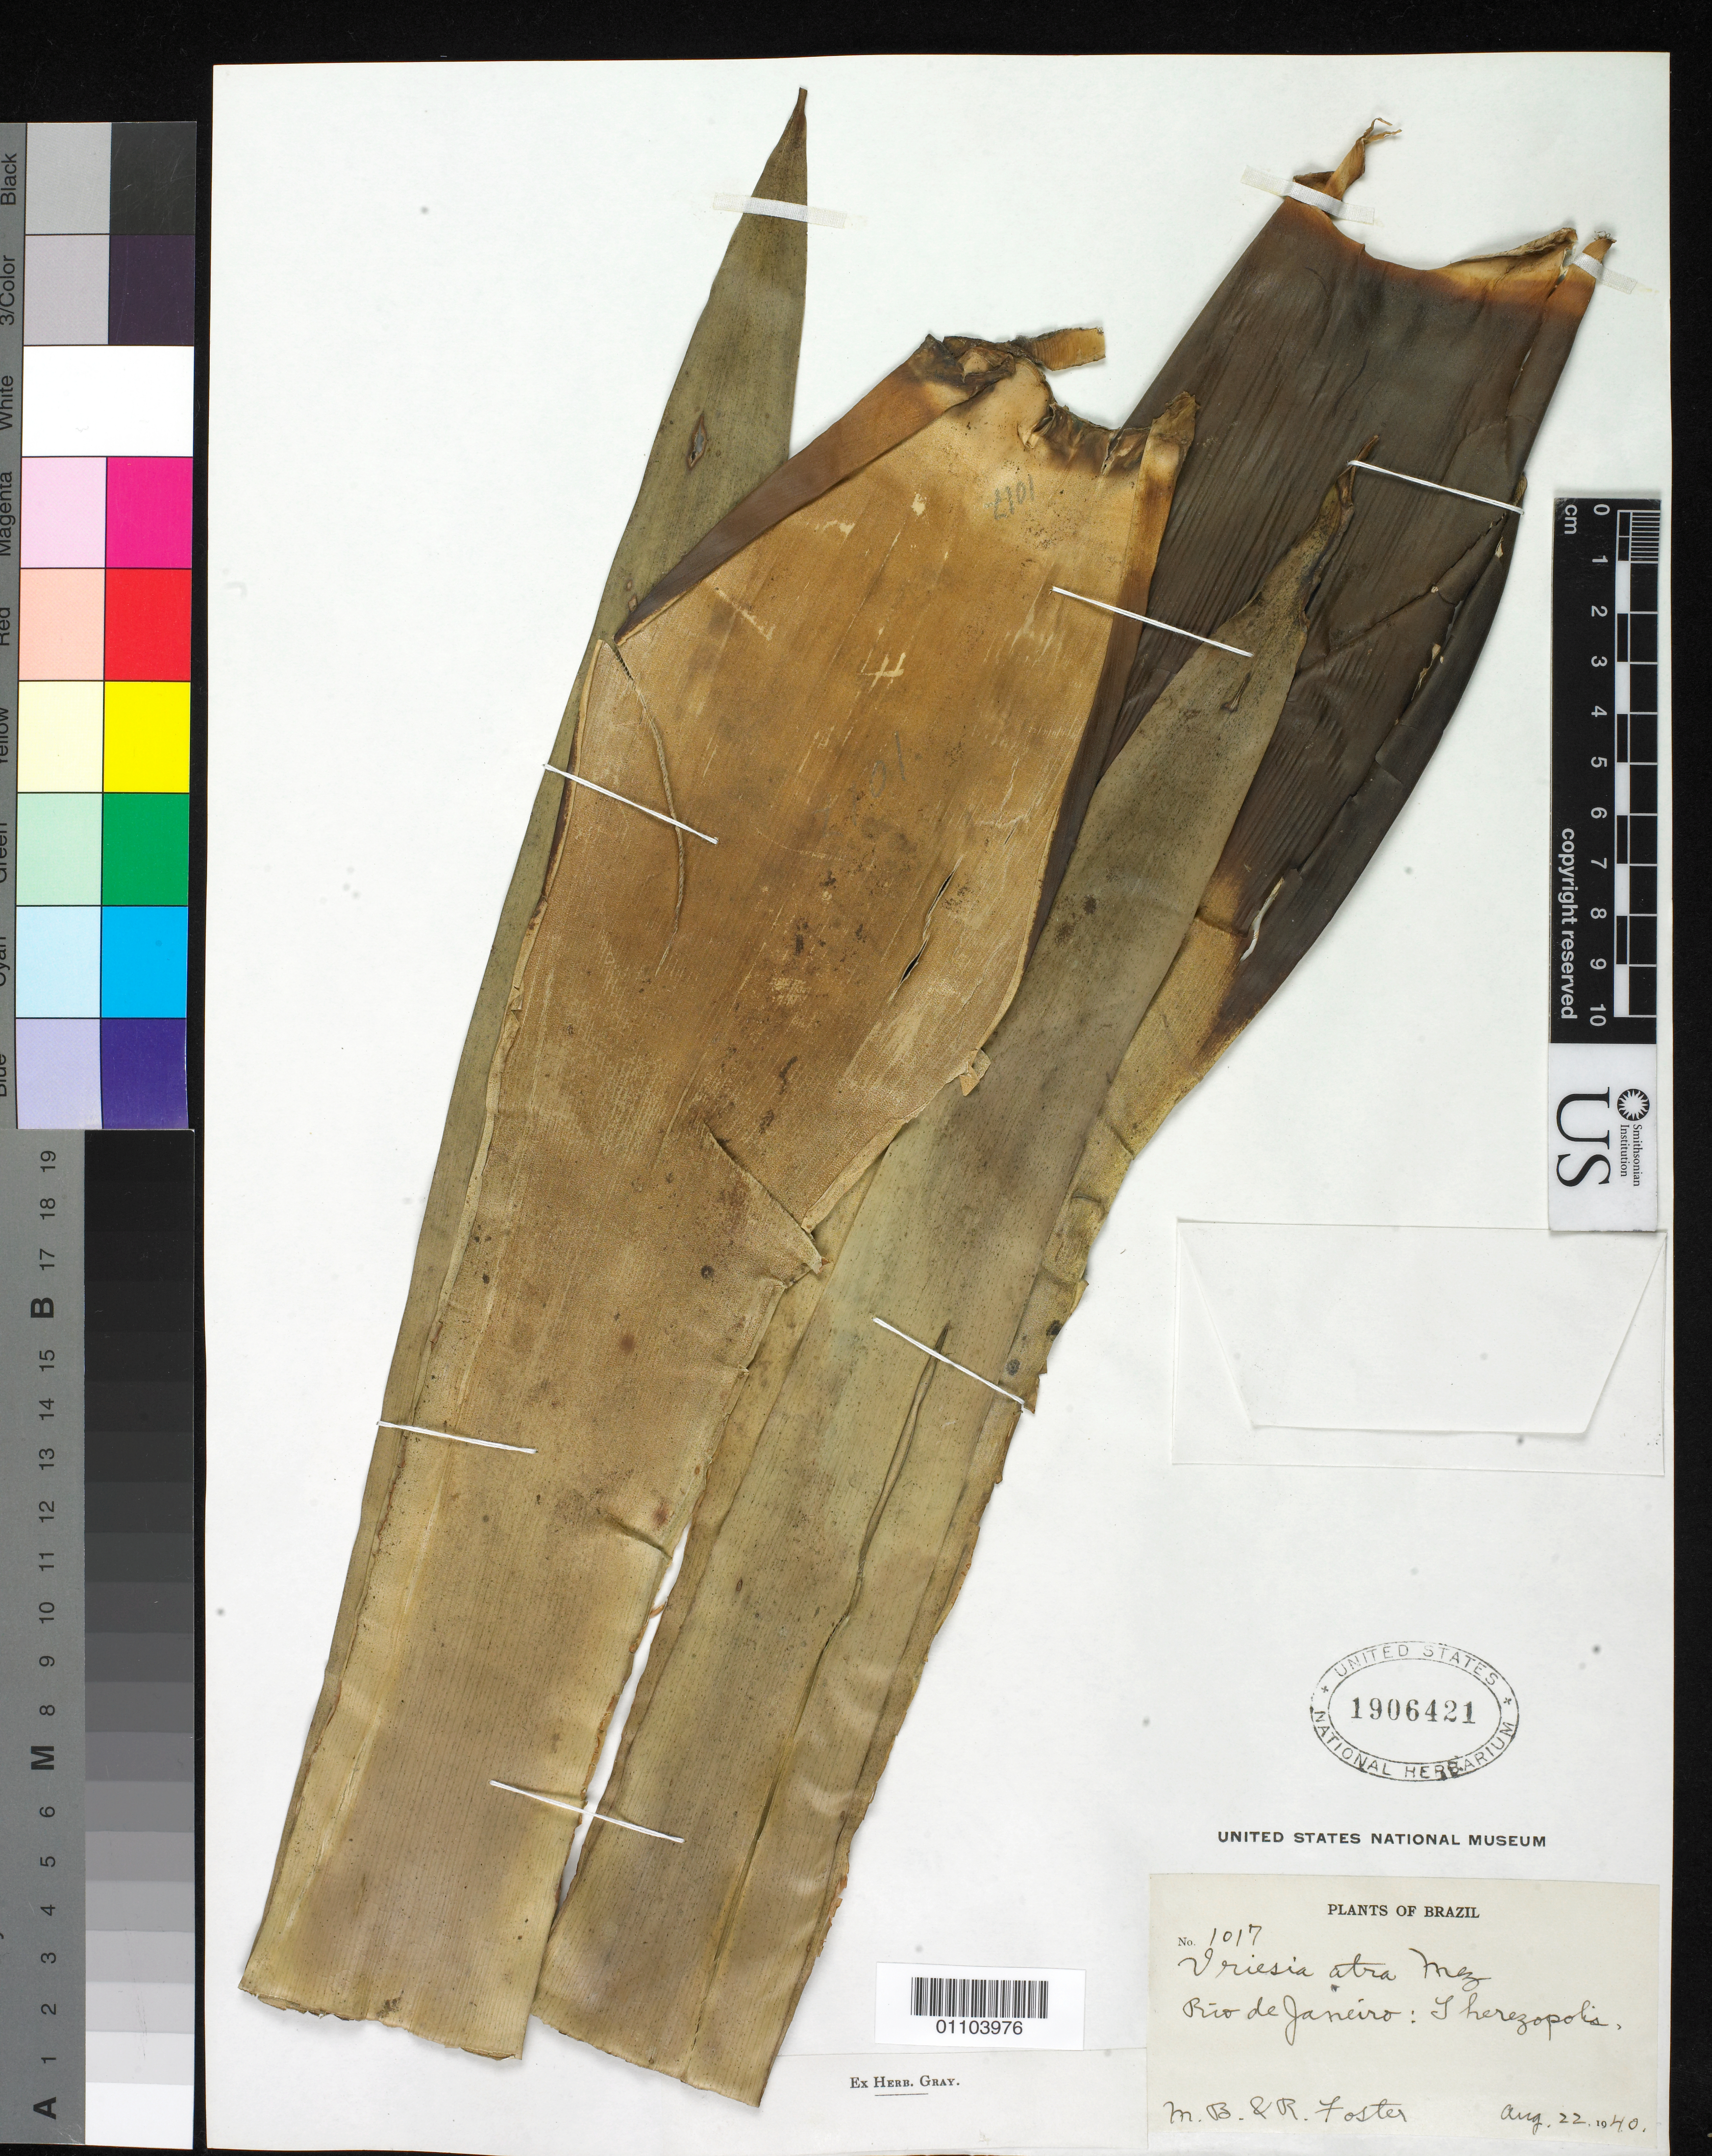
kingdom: Plantae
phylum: Tracheophyta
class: Liliopsida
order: Poales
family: Bromeliaceae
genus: Vriesea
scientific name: Vriesea atra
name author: Mez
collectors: M. B. Foster & R. Foster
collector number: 1017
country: Brazil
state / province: Rio de Janeiro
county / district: Teresópolis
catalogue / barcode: US 1906421